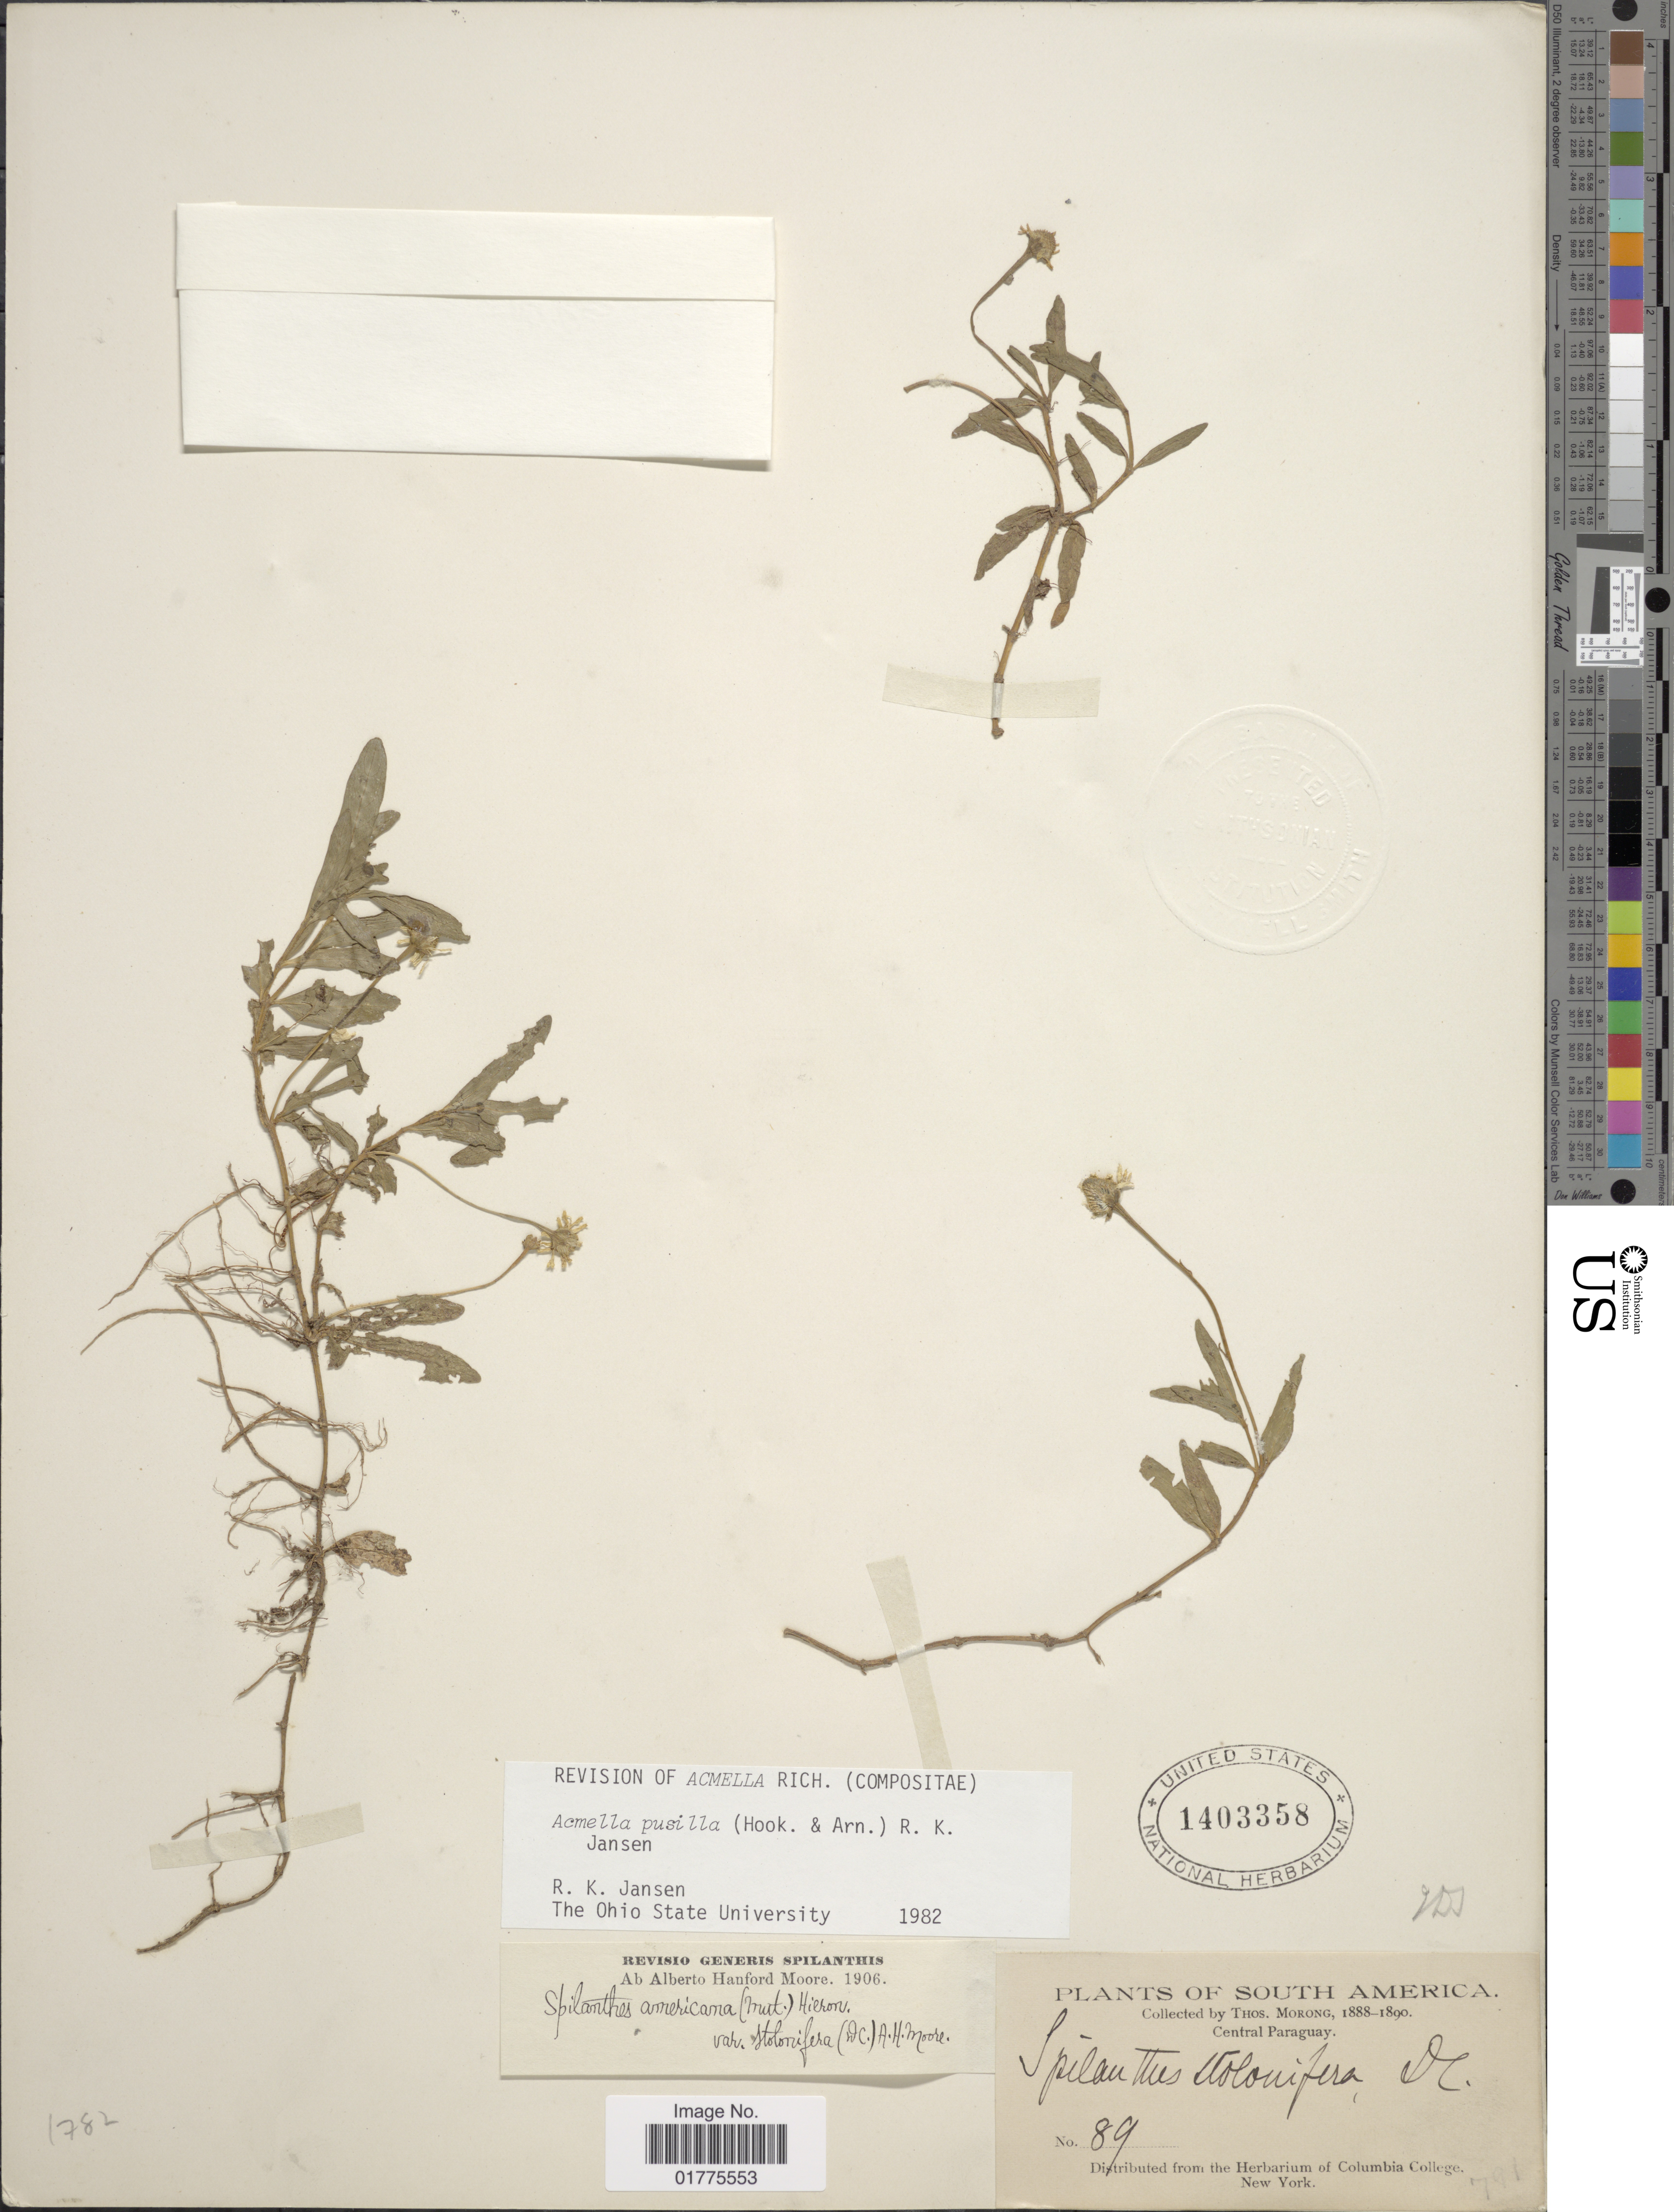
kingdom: Plantae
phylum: Tracheophyta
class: Magnoliopsida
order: Asterales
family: Asteraceae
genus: Acmella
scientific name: Acmella pusilla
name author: (Hook. & Arn.) R.K. Jansen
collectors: ex herb. T. Morong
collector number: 89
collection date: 1888/1890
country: Paraguay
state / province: Central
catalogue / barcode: US 1403358